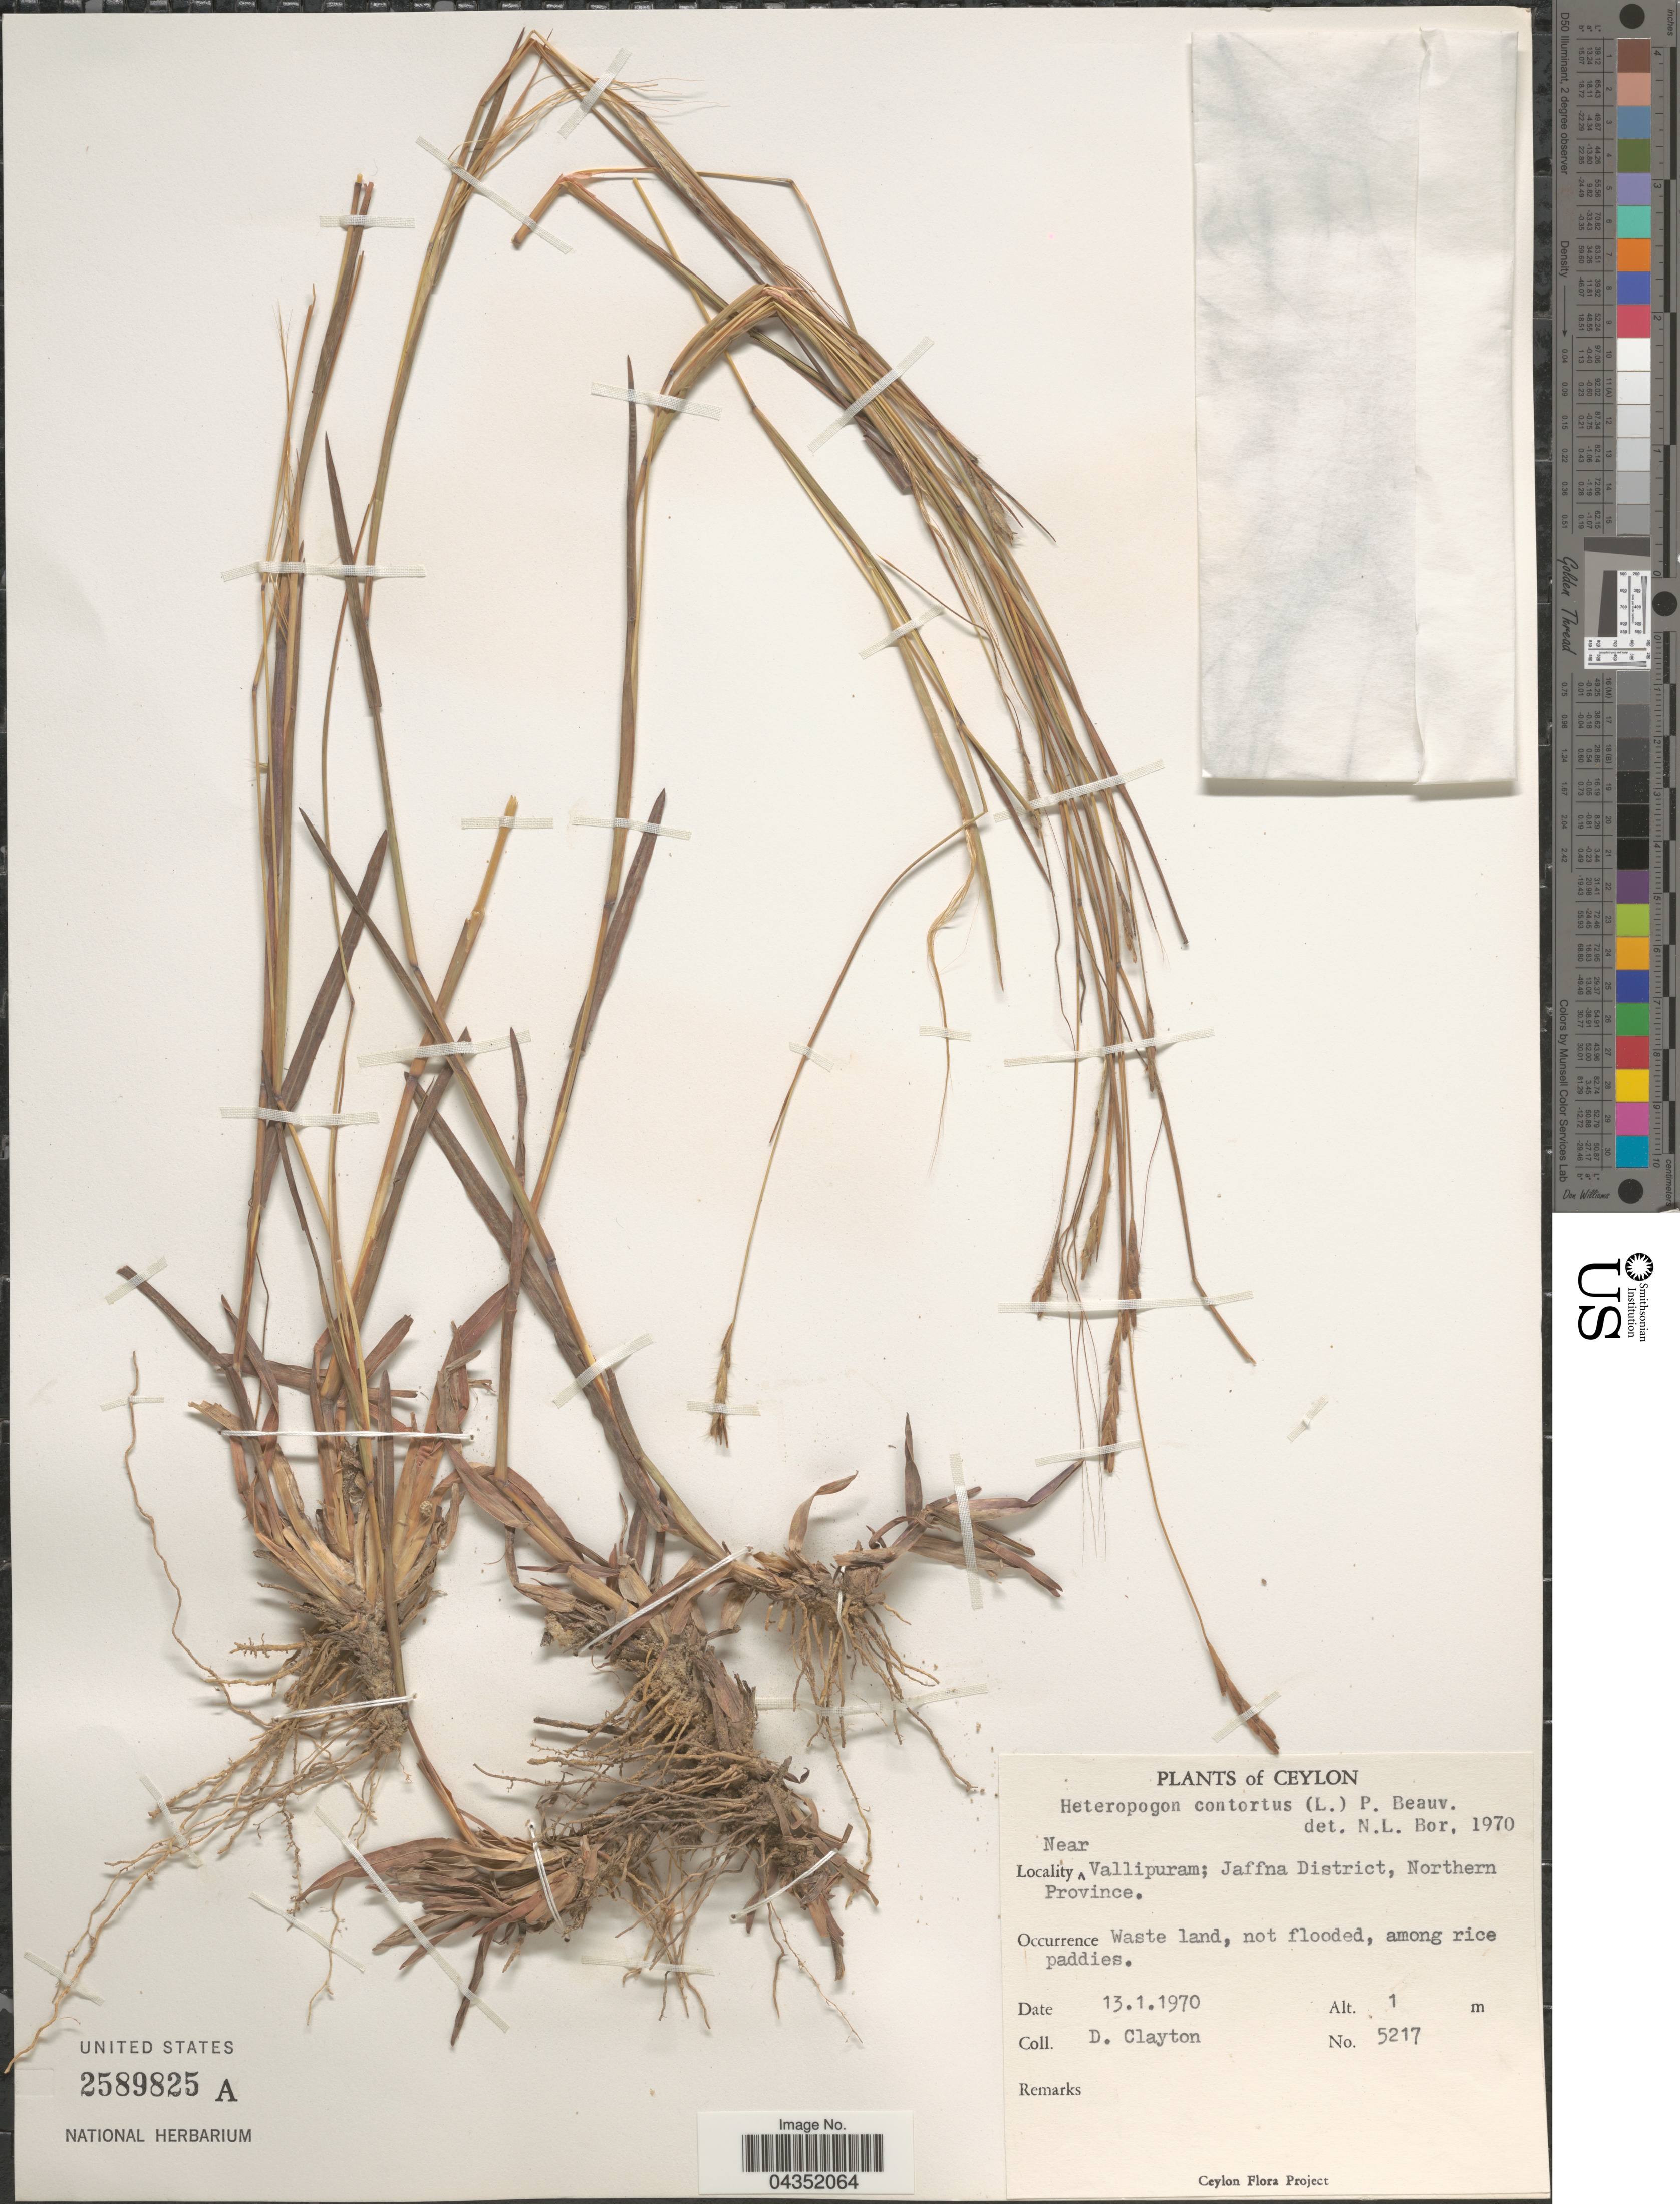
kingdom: Plantae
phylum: Tracheophyta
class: Liliopsida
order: Poales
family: Poaceae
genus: Heteropogon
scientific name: Heteropogon contortus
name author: (L.) P. Beauv. ex Roem. & Schult.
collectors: D. Clayton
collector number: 5217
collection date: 1970-01-13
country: Sri Lanka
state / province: Northern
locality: Ceylon. Near Vallipuram; Jaffna District.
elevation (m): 1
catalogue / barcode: US 2589825A